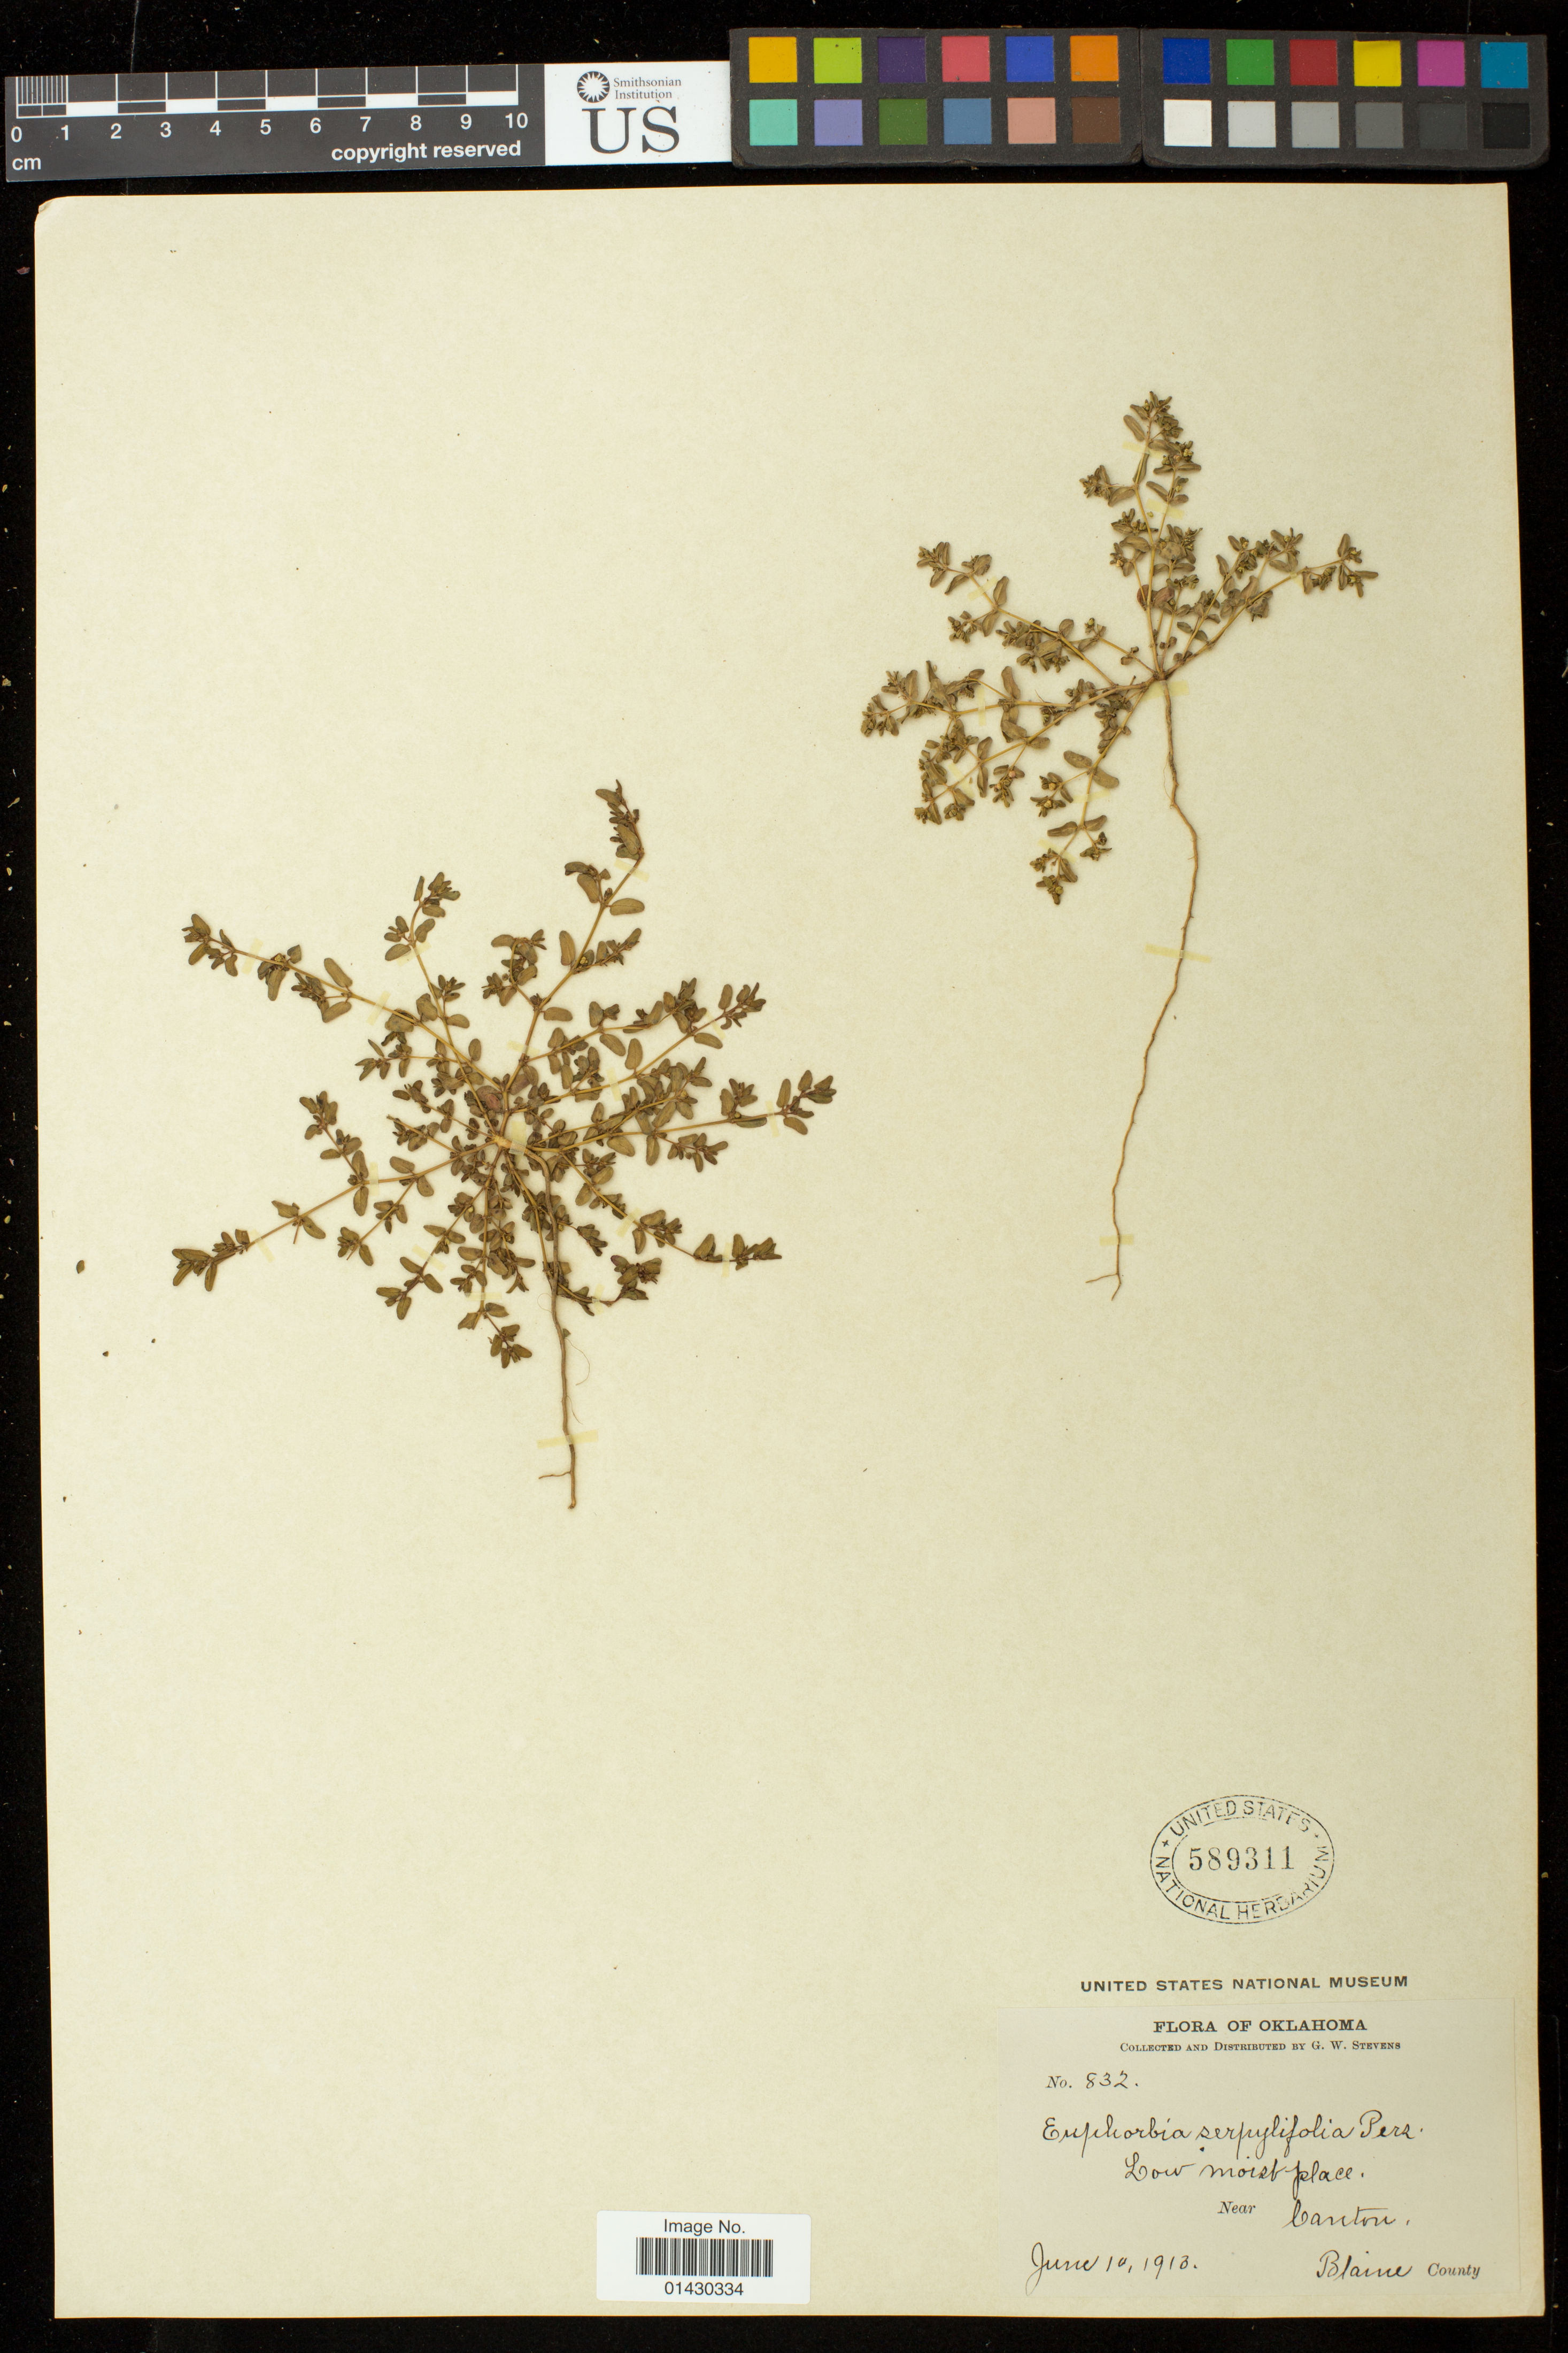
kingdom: Plantae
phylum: Tracheophyta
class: Magnoliopsida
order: Malpighiales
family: Euphorbiaceae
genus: Euphorbia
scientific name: Euphorbia serpillifolia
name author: Pers.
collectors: G. W. Stevens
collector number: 832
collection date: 1913-06-10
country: United States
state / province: Oklahoma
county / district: Blaine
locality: Near Canton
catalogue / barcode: US 589311